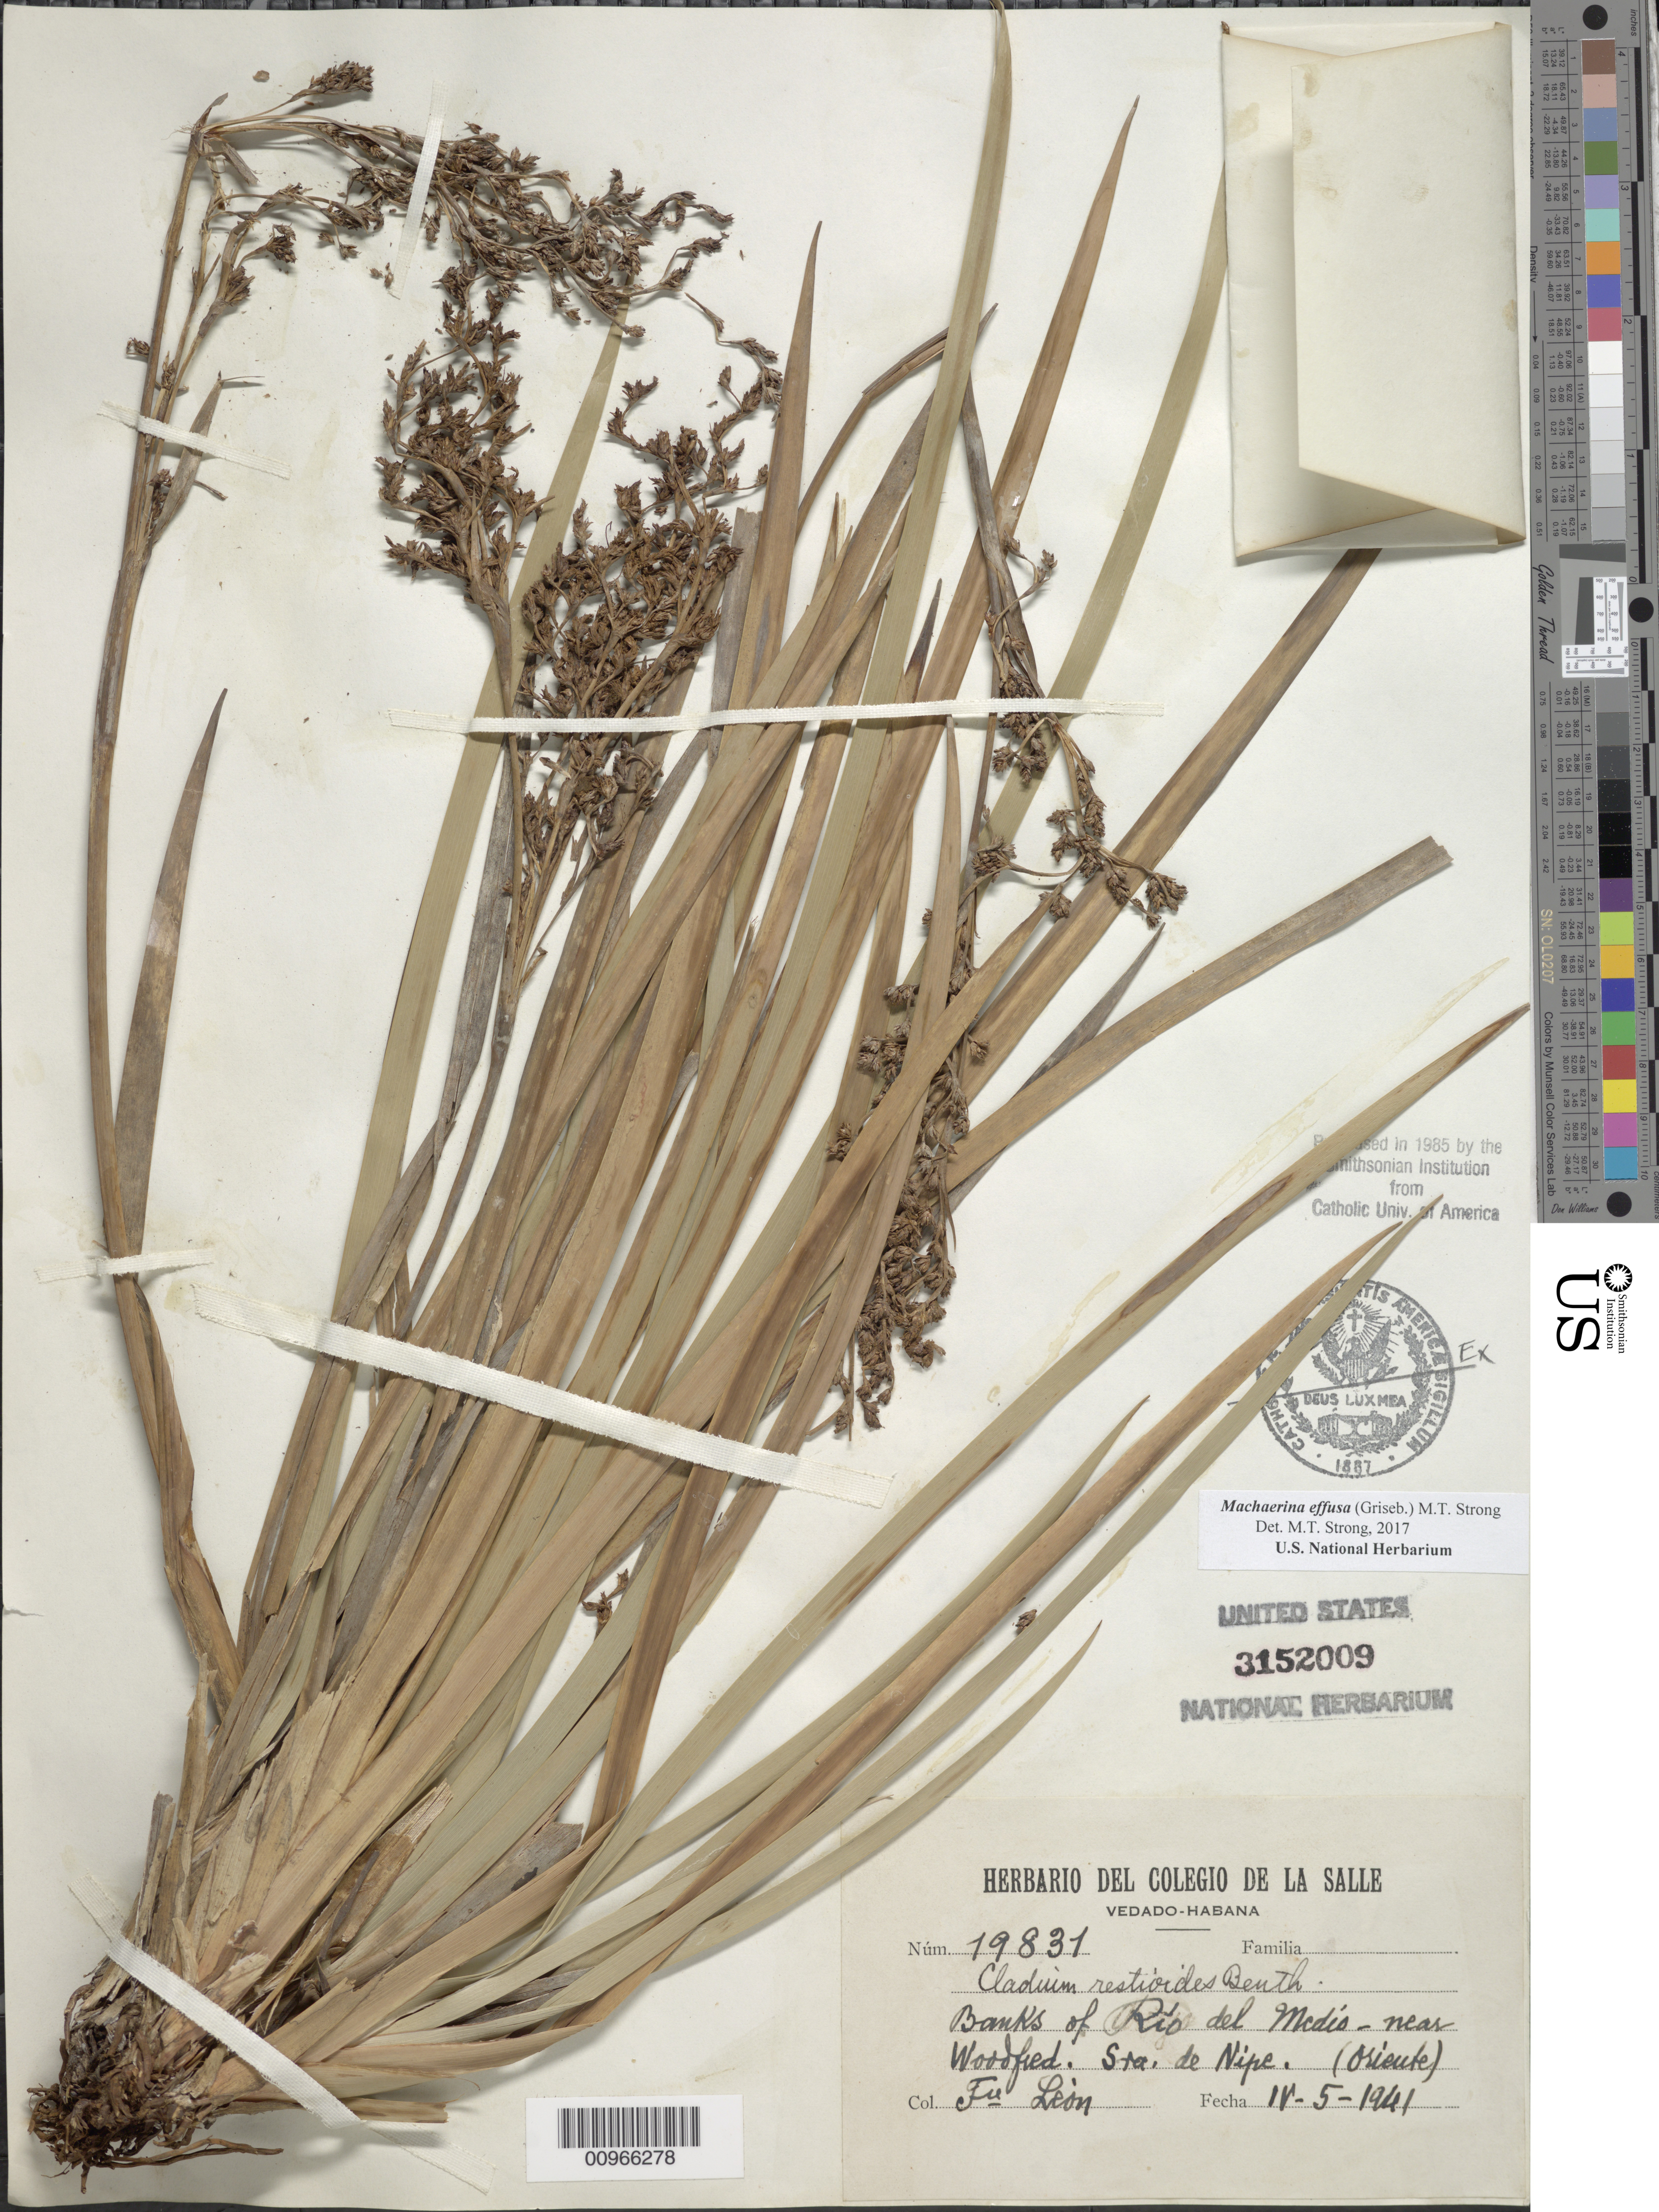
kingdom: Plantae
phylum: Tracheophyta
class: Liliopsida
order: Poales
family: Cyperaceae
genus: Machaerina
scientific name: Machaerina effusa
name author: (Griseb.) M.T. Strong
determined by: Strong, M. T., (US), Smithsonian Institution - National Museum of Natural History (UNITED STATES)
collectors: F. Leon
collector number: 19831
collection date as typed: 05 Apr 1941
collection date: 1941-04-05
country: Cuba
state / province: Holguín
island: Cuba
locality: Banks of Río del Medio, near Woodfred, Sta de Nipe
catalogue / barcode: US 3152009